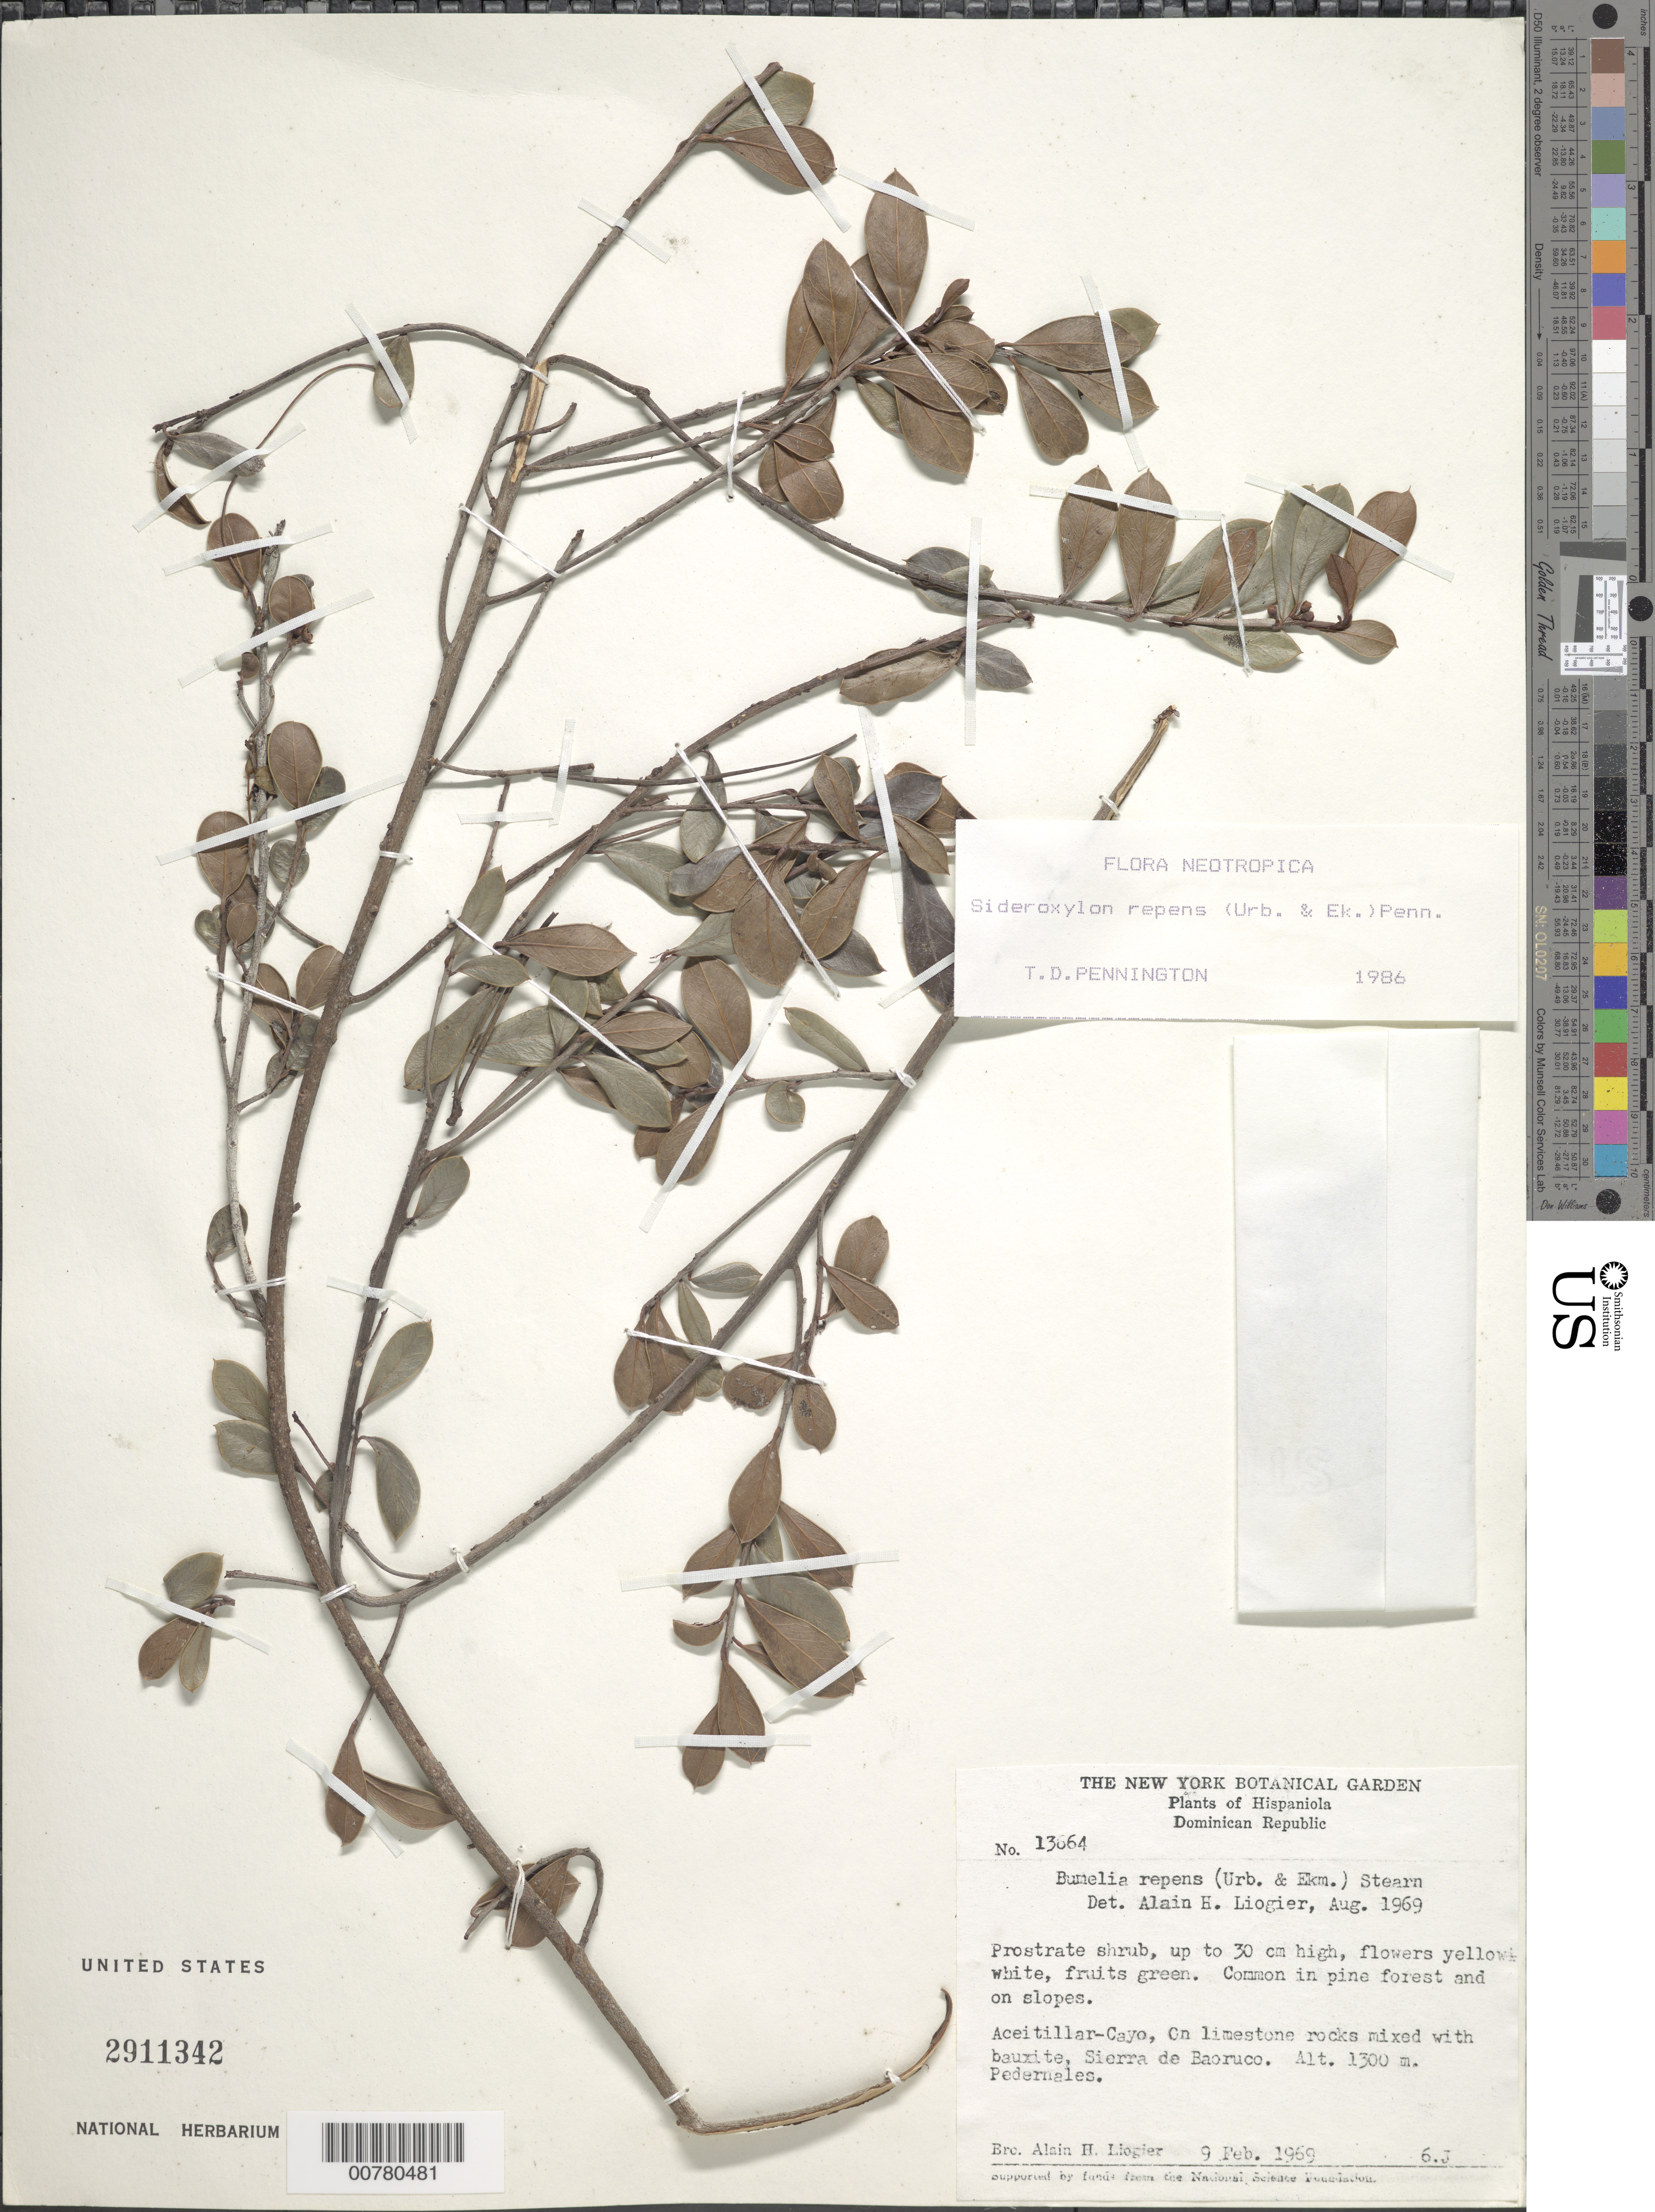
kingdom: Plantae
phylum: Tracheophyta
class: Magnoliopsida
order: Ericales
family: Sapotaceae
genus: Sideroxylon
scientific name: Sideroxylon repens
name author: (Urb. & Ekman) T.D. Penn.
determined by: Pennington, T. D., (K)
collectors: A. H. Liogier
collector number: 13664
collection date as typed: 09 Feb 1969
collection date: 1969-02-09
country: Dominican Republic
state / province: Pedernales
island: Hispaniola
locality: Sierra de Bahoruco, Aceitillar-Cayo.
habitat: On limestone rocks mixed with bauxite.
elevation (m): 1300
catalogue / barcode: US 2911342